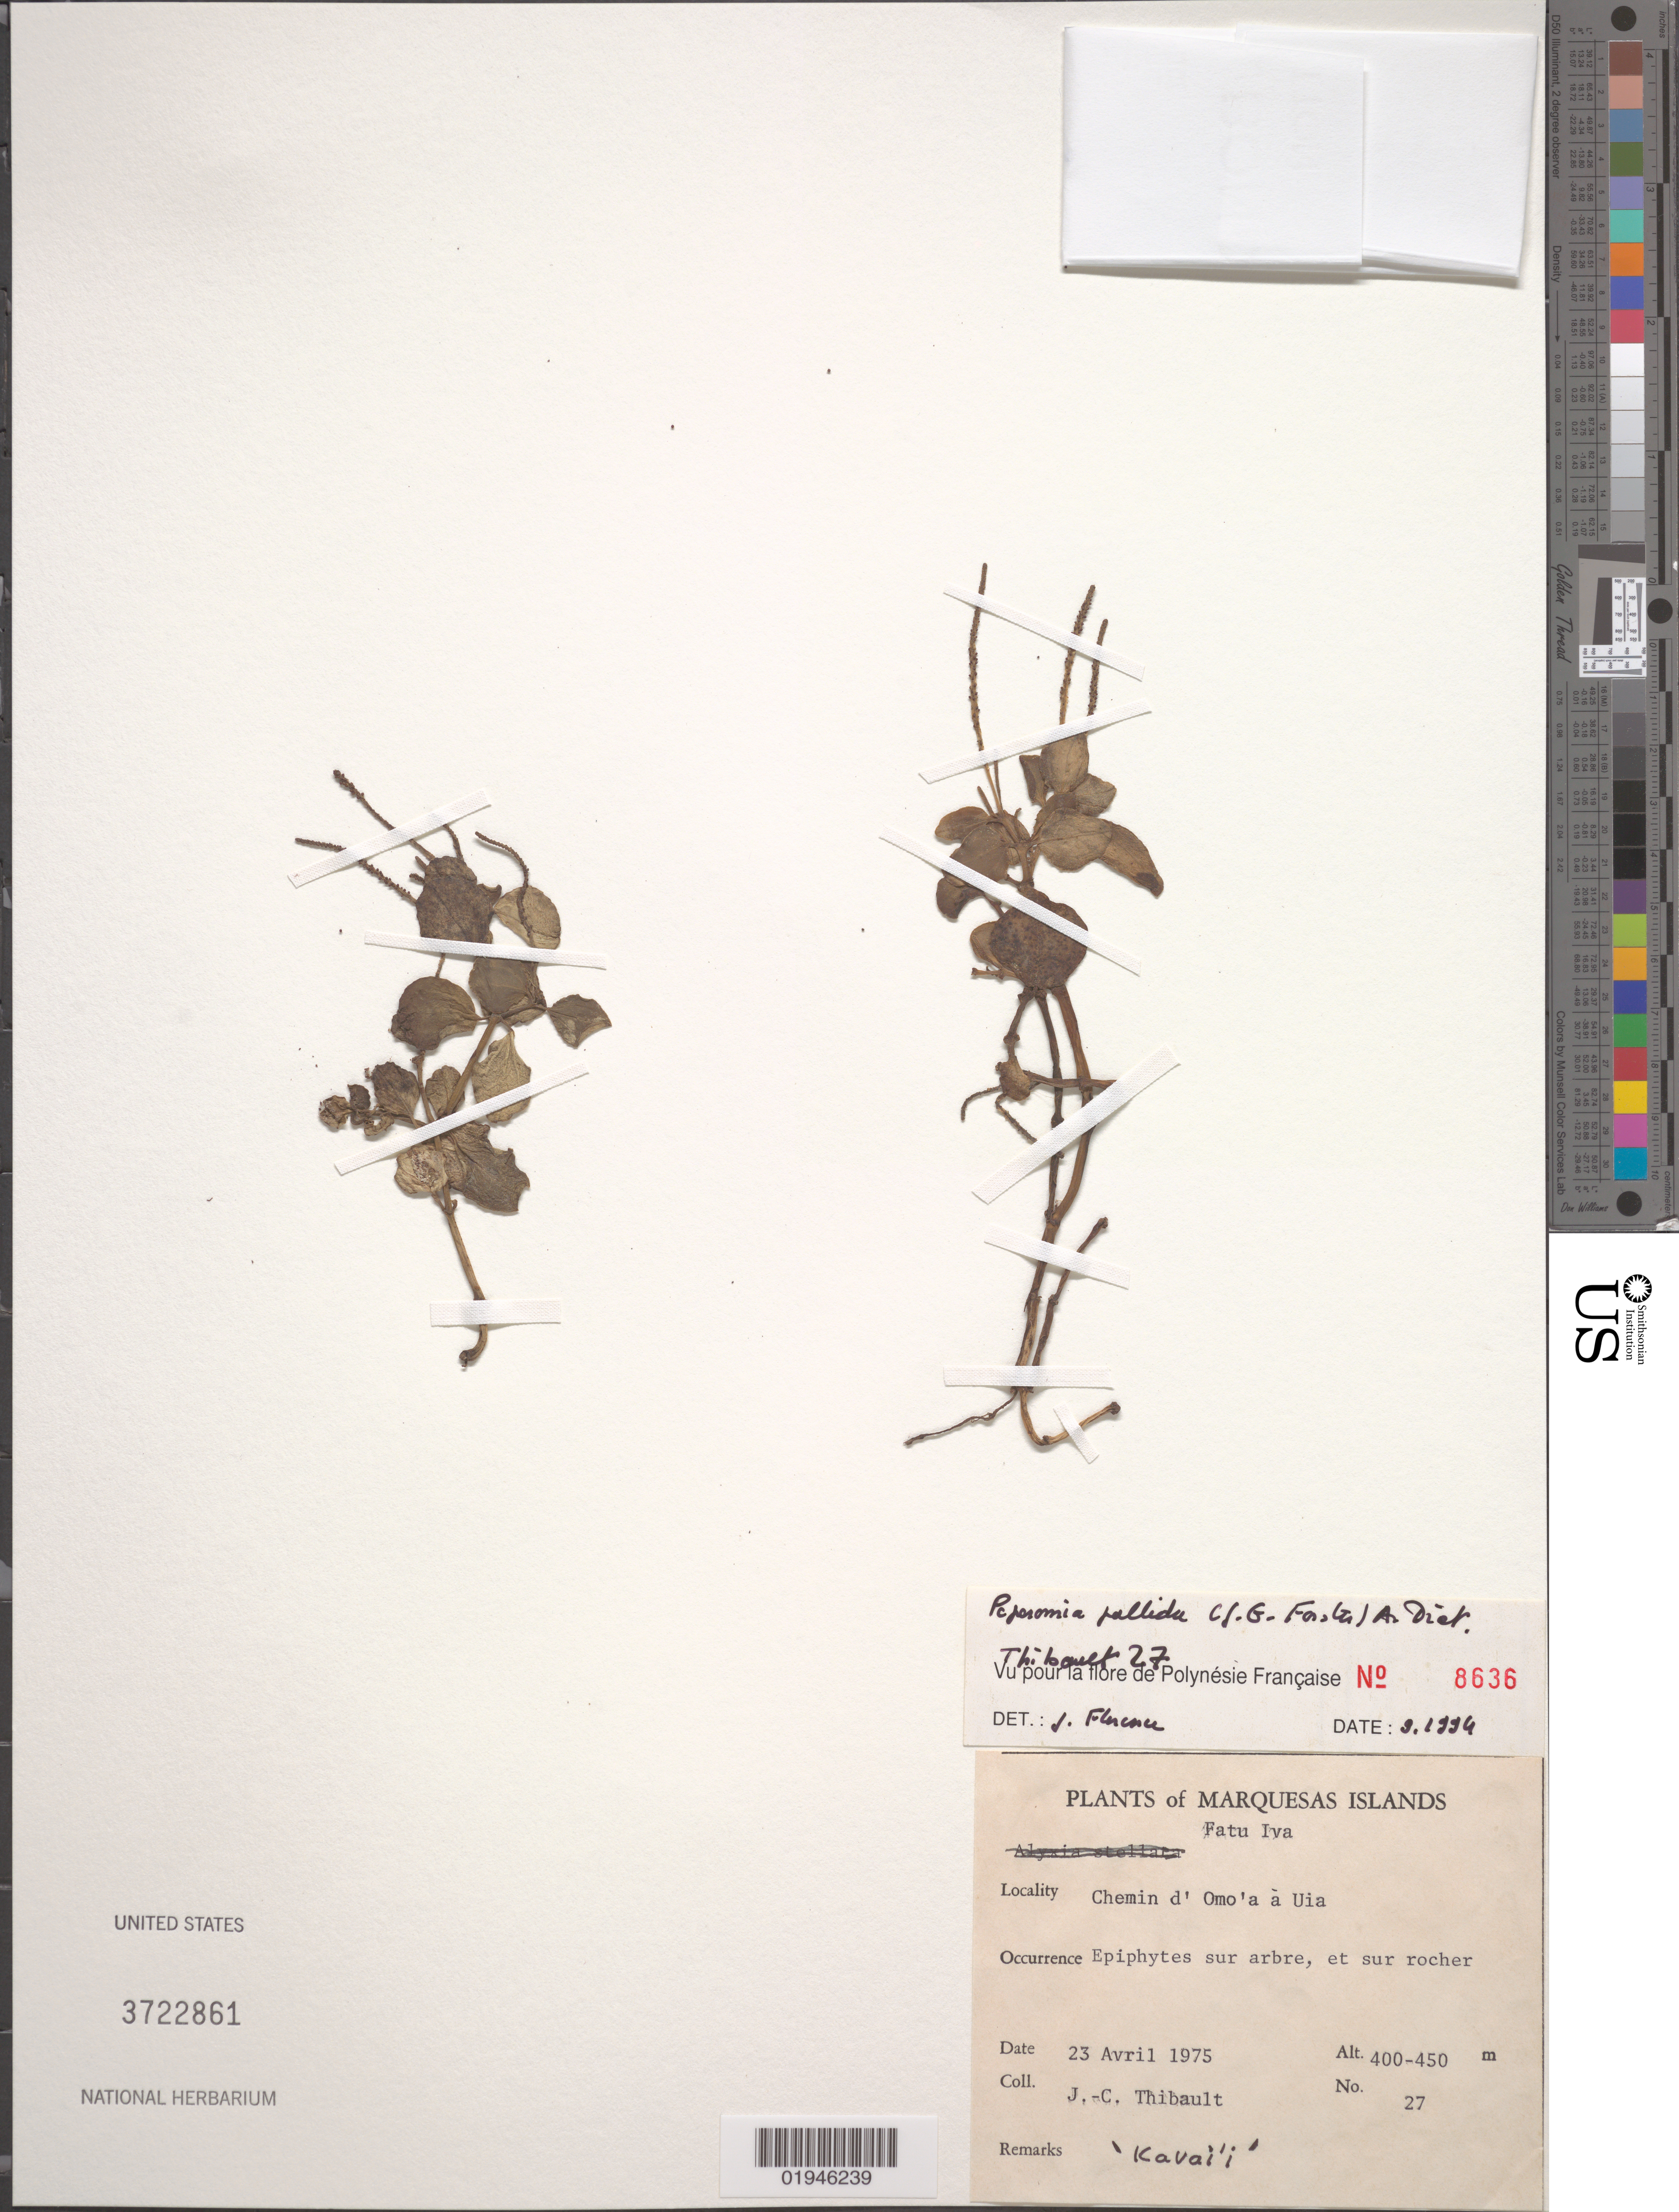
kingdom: Plantae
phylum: Tracheophyta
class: Magnoliopsida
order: Piperales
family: Piperaceae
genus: Peperomia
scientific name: Peperomia pallida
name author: (G. Forst.) Dietr.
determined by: Florence, J.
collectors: J. Thibault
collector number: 27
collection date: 1975-04-23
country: French Polynesia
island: Fatu Hiva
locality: Chemin d'Omo'a à Ui'a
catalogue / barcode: US 3722861